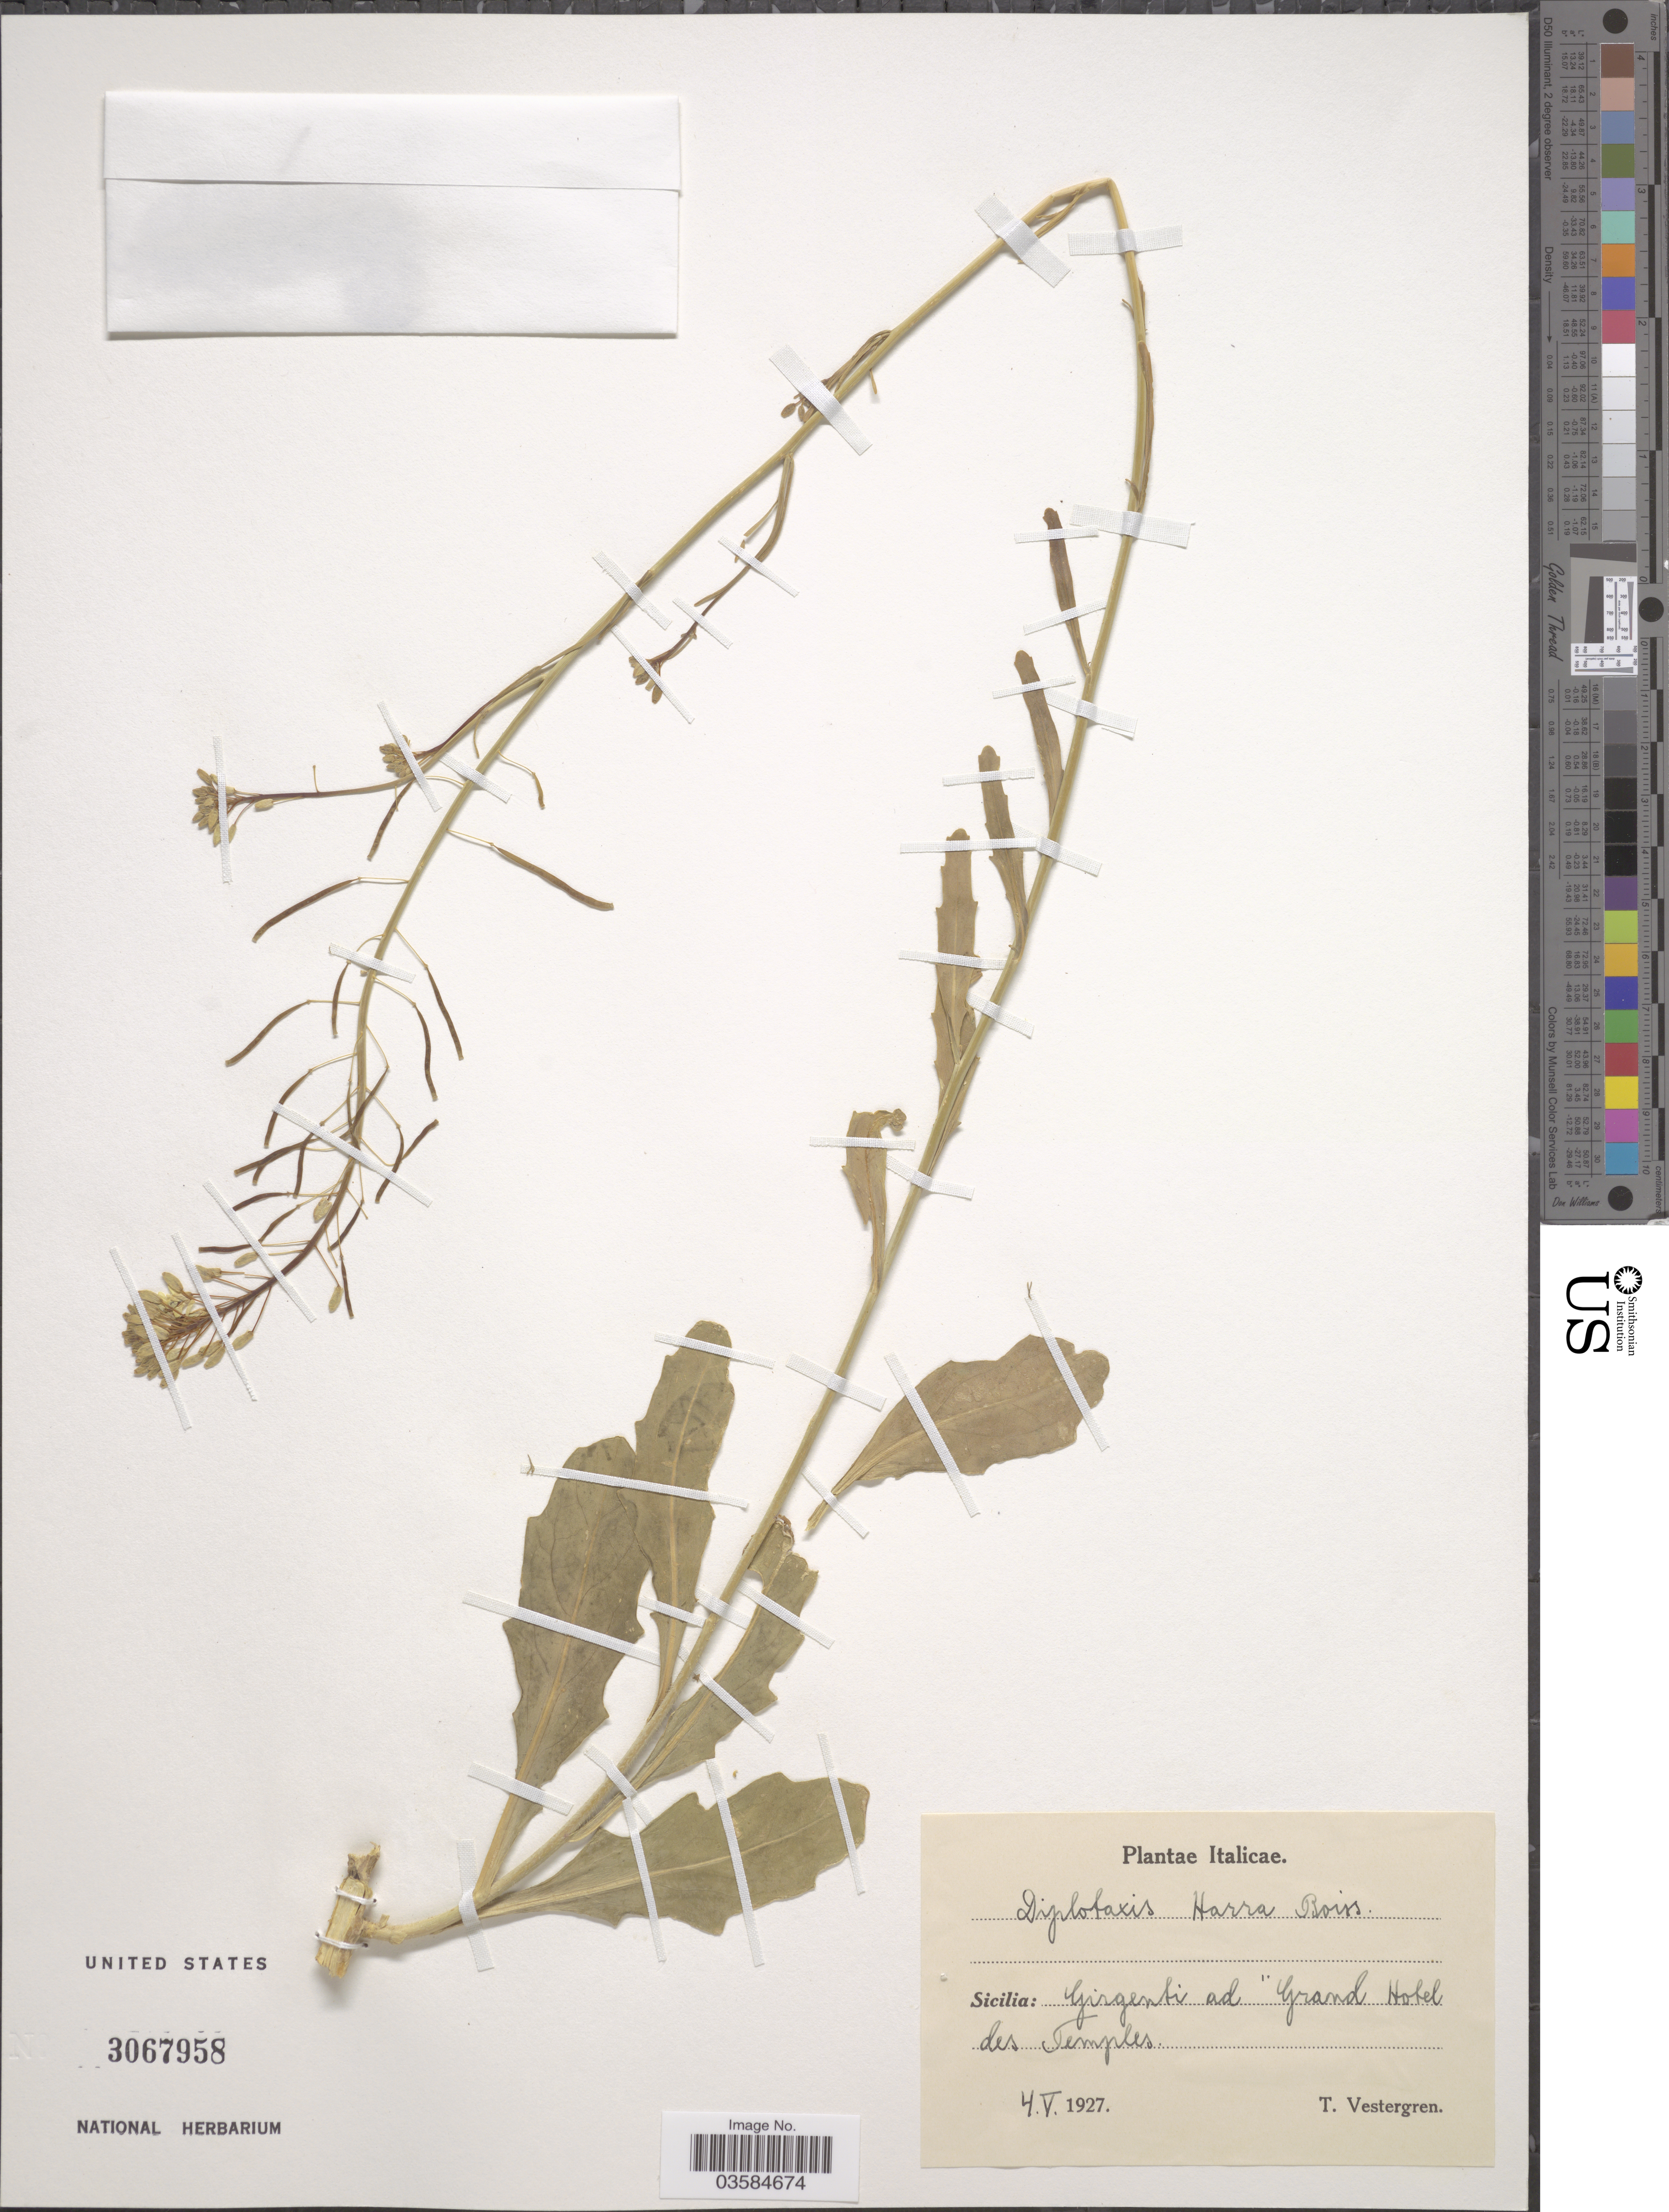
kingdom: Plantae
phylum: Tracheophyta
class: Magnoliopsida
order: Brassicales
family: Brassicaceae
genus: Diplotaxis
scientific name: Diplotaxis harra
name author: Boiss.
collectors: T. Vestergren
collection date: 1927-05-04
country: Italy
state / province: Siciliana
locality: Girgenti ad Grand Hotel des Temples.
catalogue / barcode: US 3067958